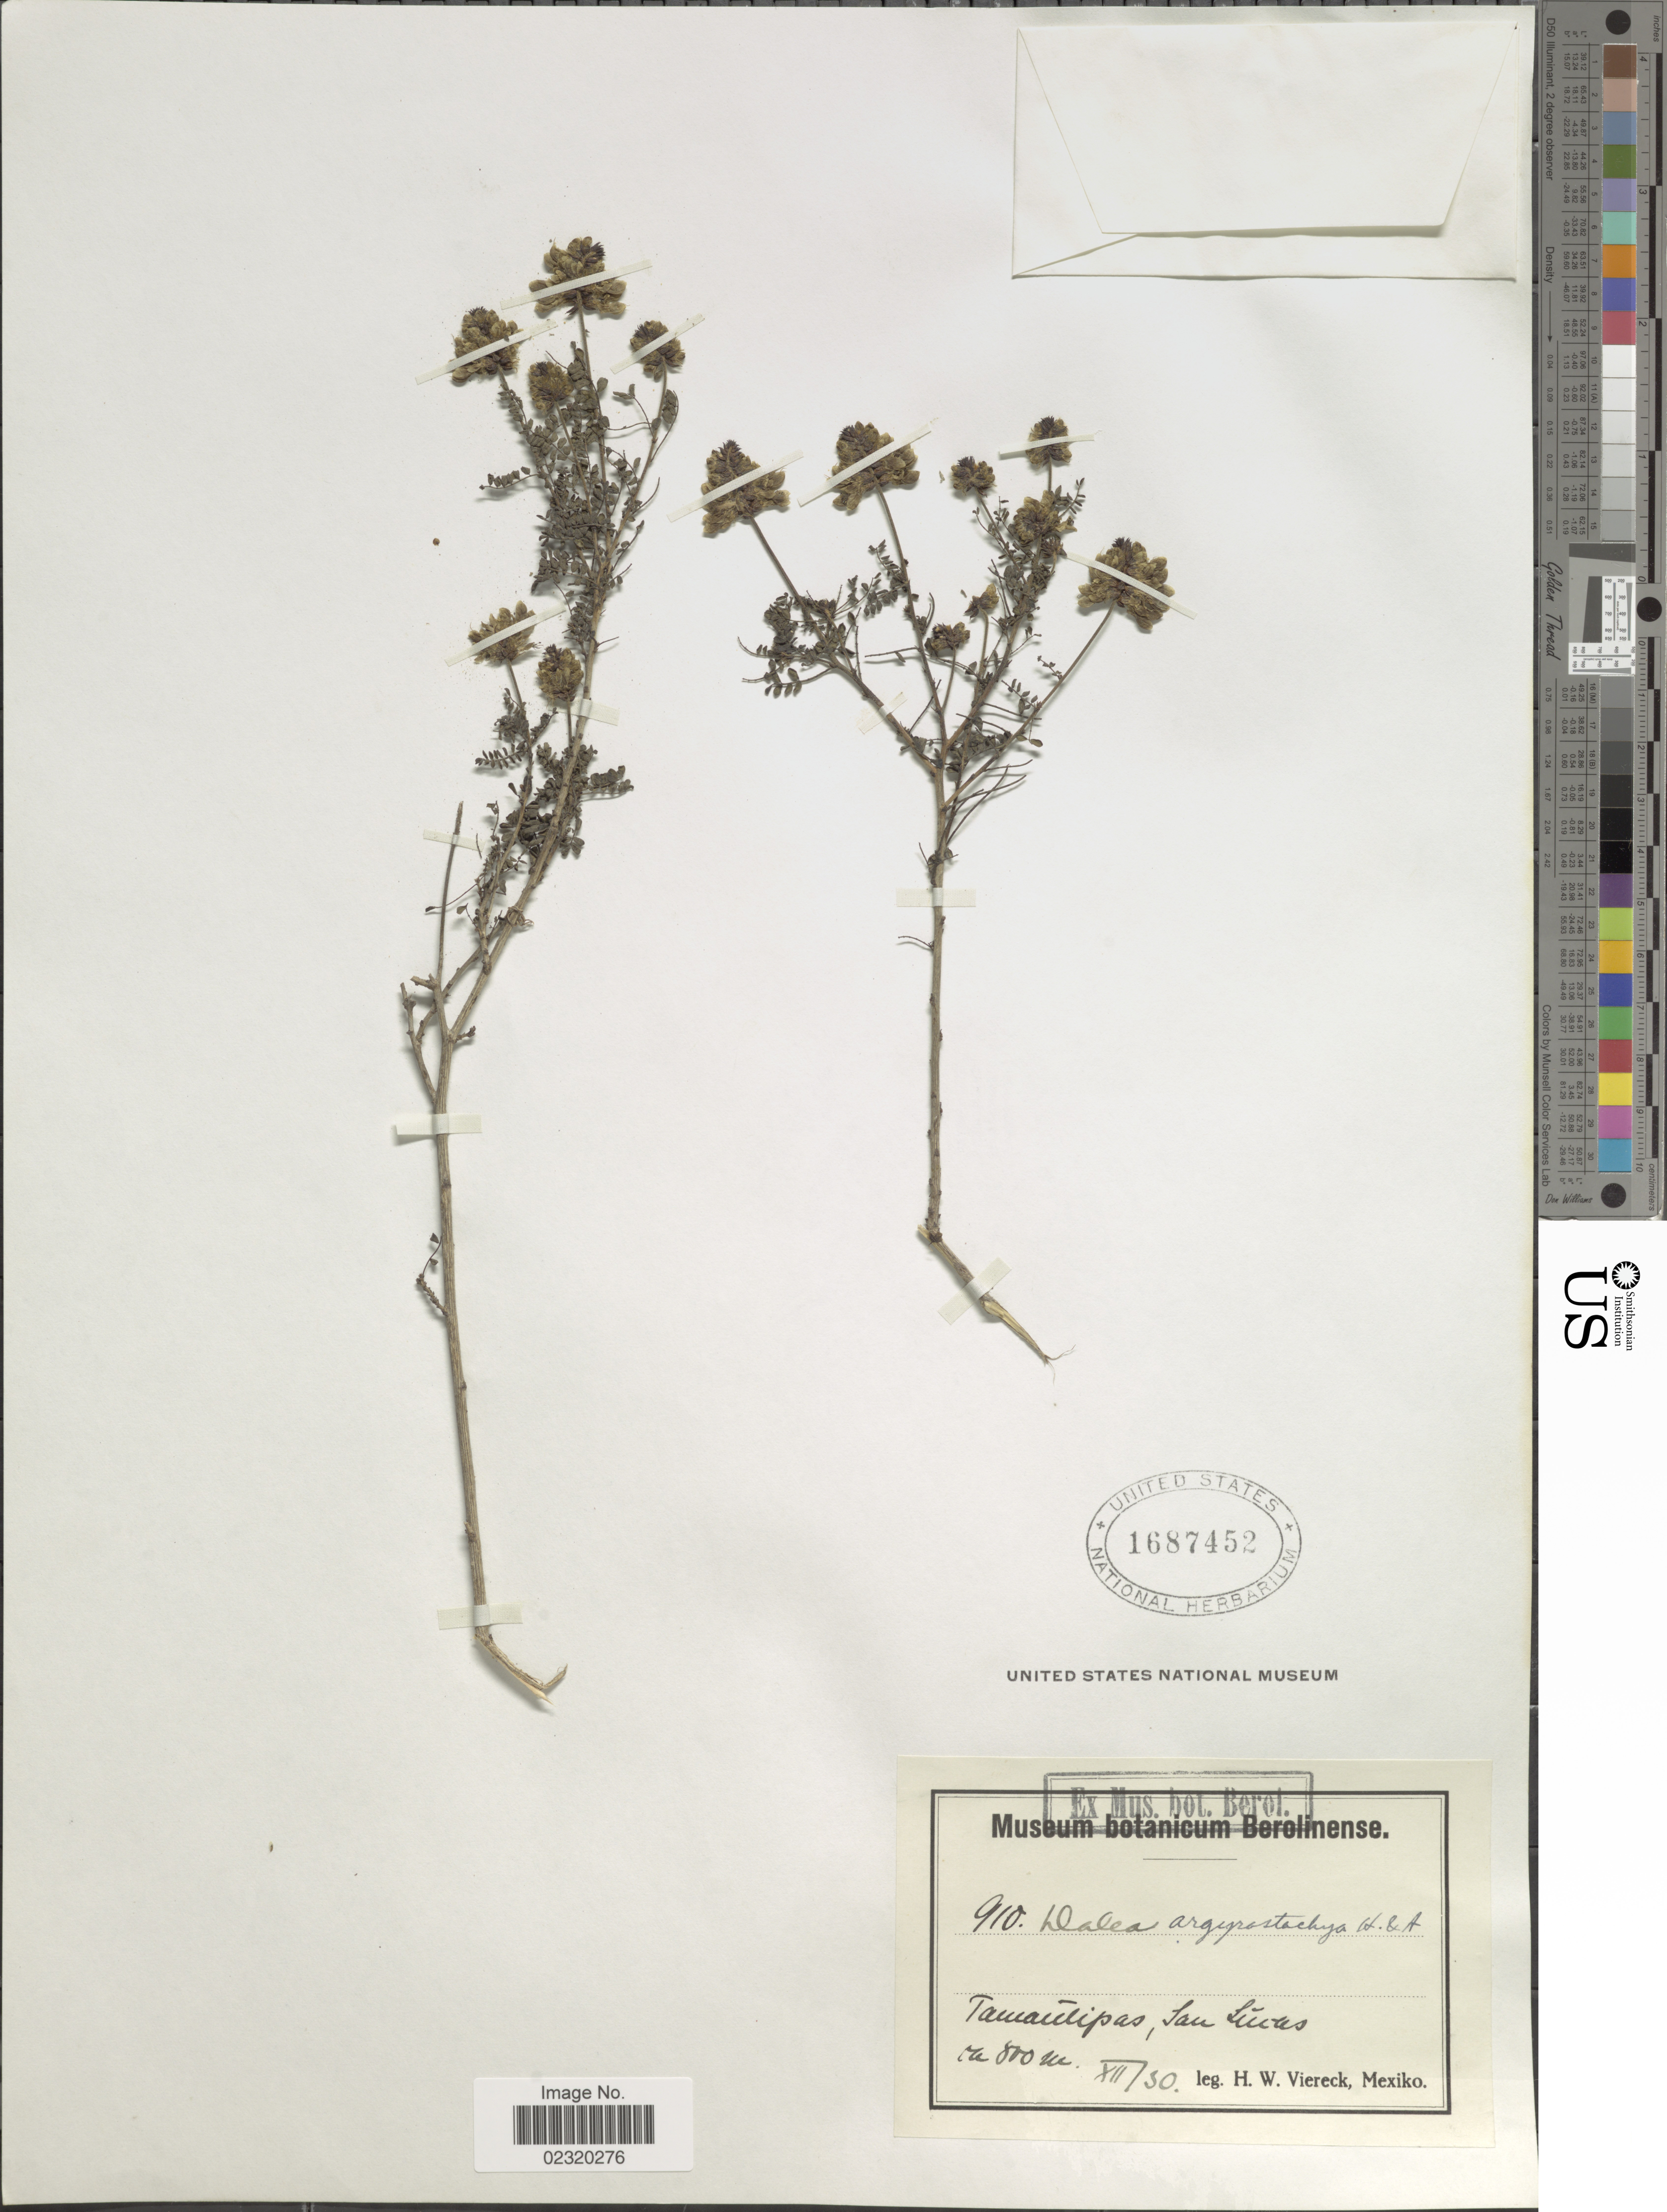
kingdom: Plantae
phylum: Tracheophyta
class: Magnoliopsida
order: Fabales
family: Fabaceae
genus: Dalea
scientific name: Dalea versicolor var. argyrostachya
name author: Zucc.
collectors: H. W. Viereck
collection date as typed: Transcribed d/m/y: /12/30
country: Mexico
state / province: Tamaulipas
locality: San Lücas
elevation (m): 800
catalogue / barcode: US 1687452